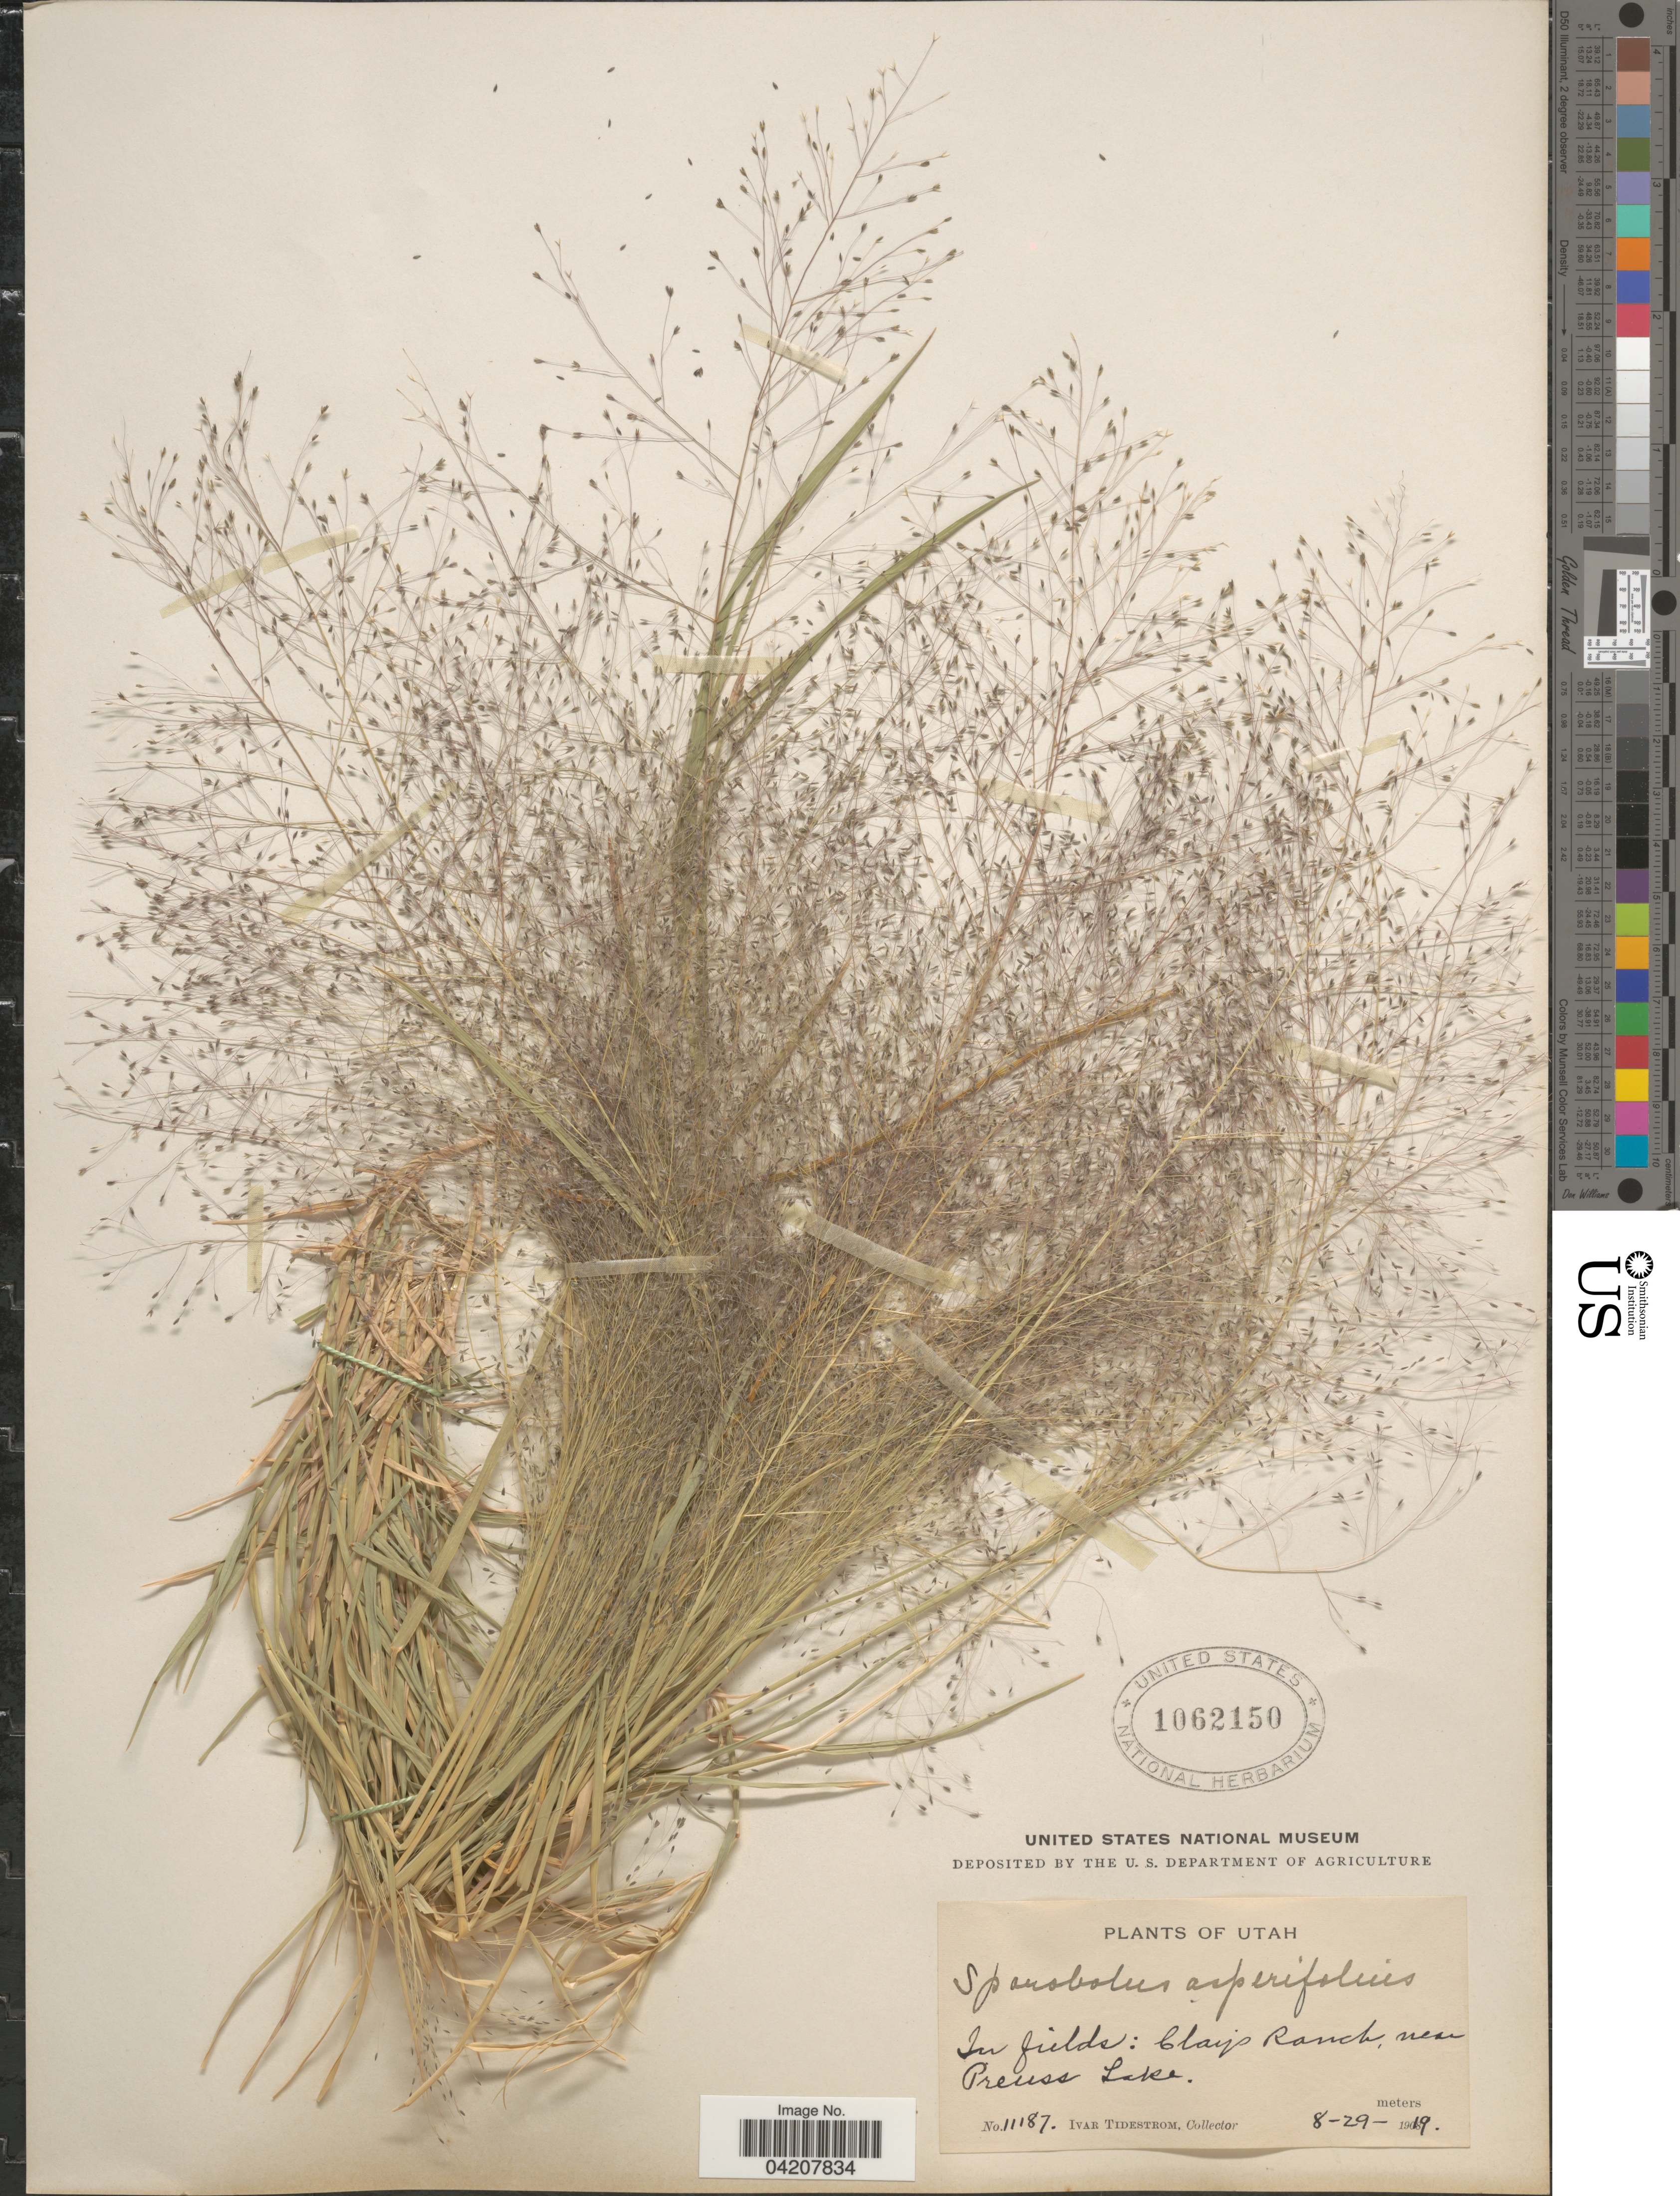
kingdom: Plantae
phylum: Tracheophyta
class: Liliopsida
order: Poales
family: Poaceae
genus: Muhlenbergia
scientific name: Muhlenbergia asperifolia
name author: (Nees & Meyen ex Trin.) Parodi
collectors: I. F. Tidestrom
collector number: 11187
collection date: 1919-08-29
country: United States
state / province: Utah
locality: In fields: Clays Ranch, near Preuss Lake.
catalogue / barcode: US 1062150